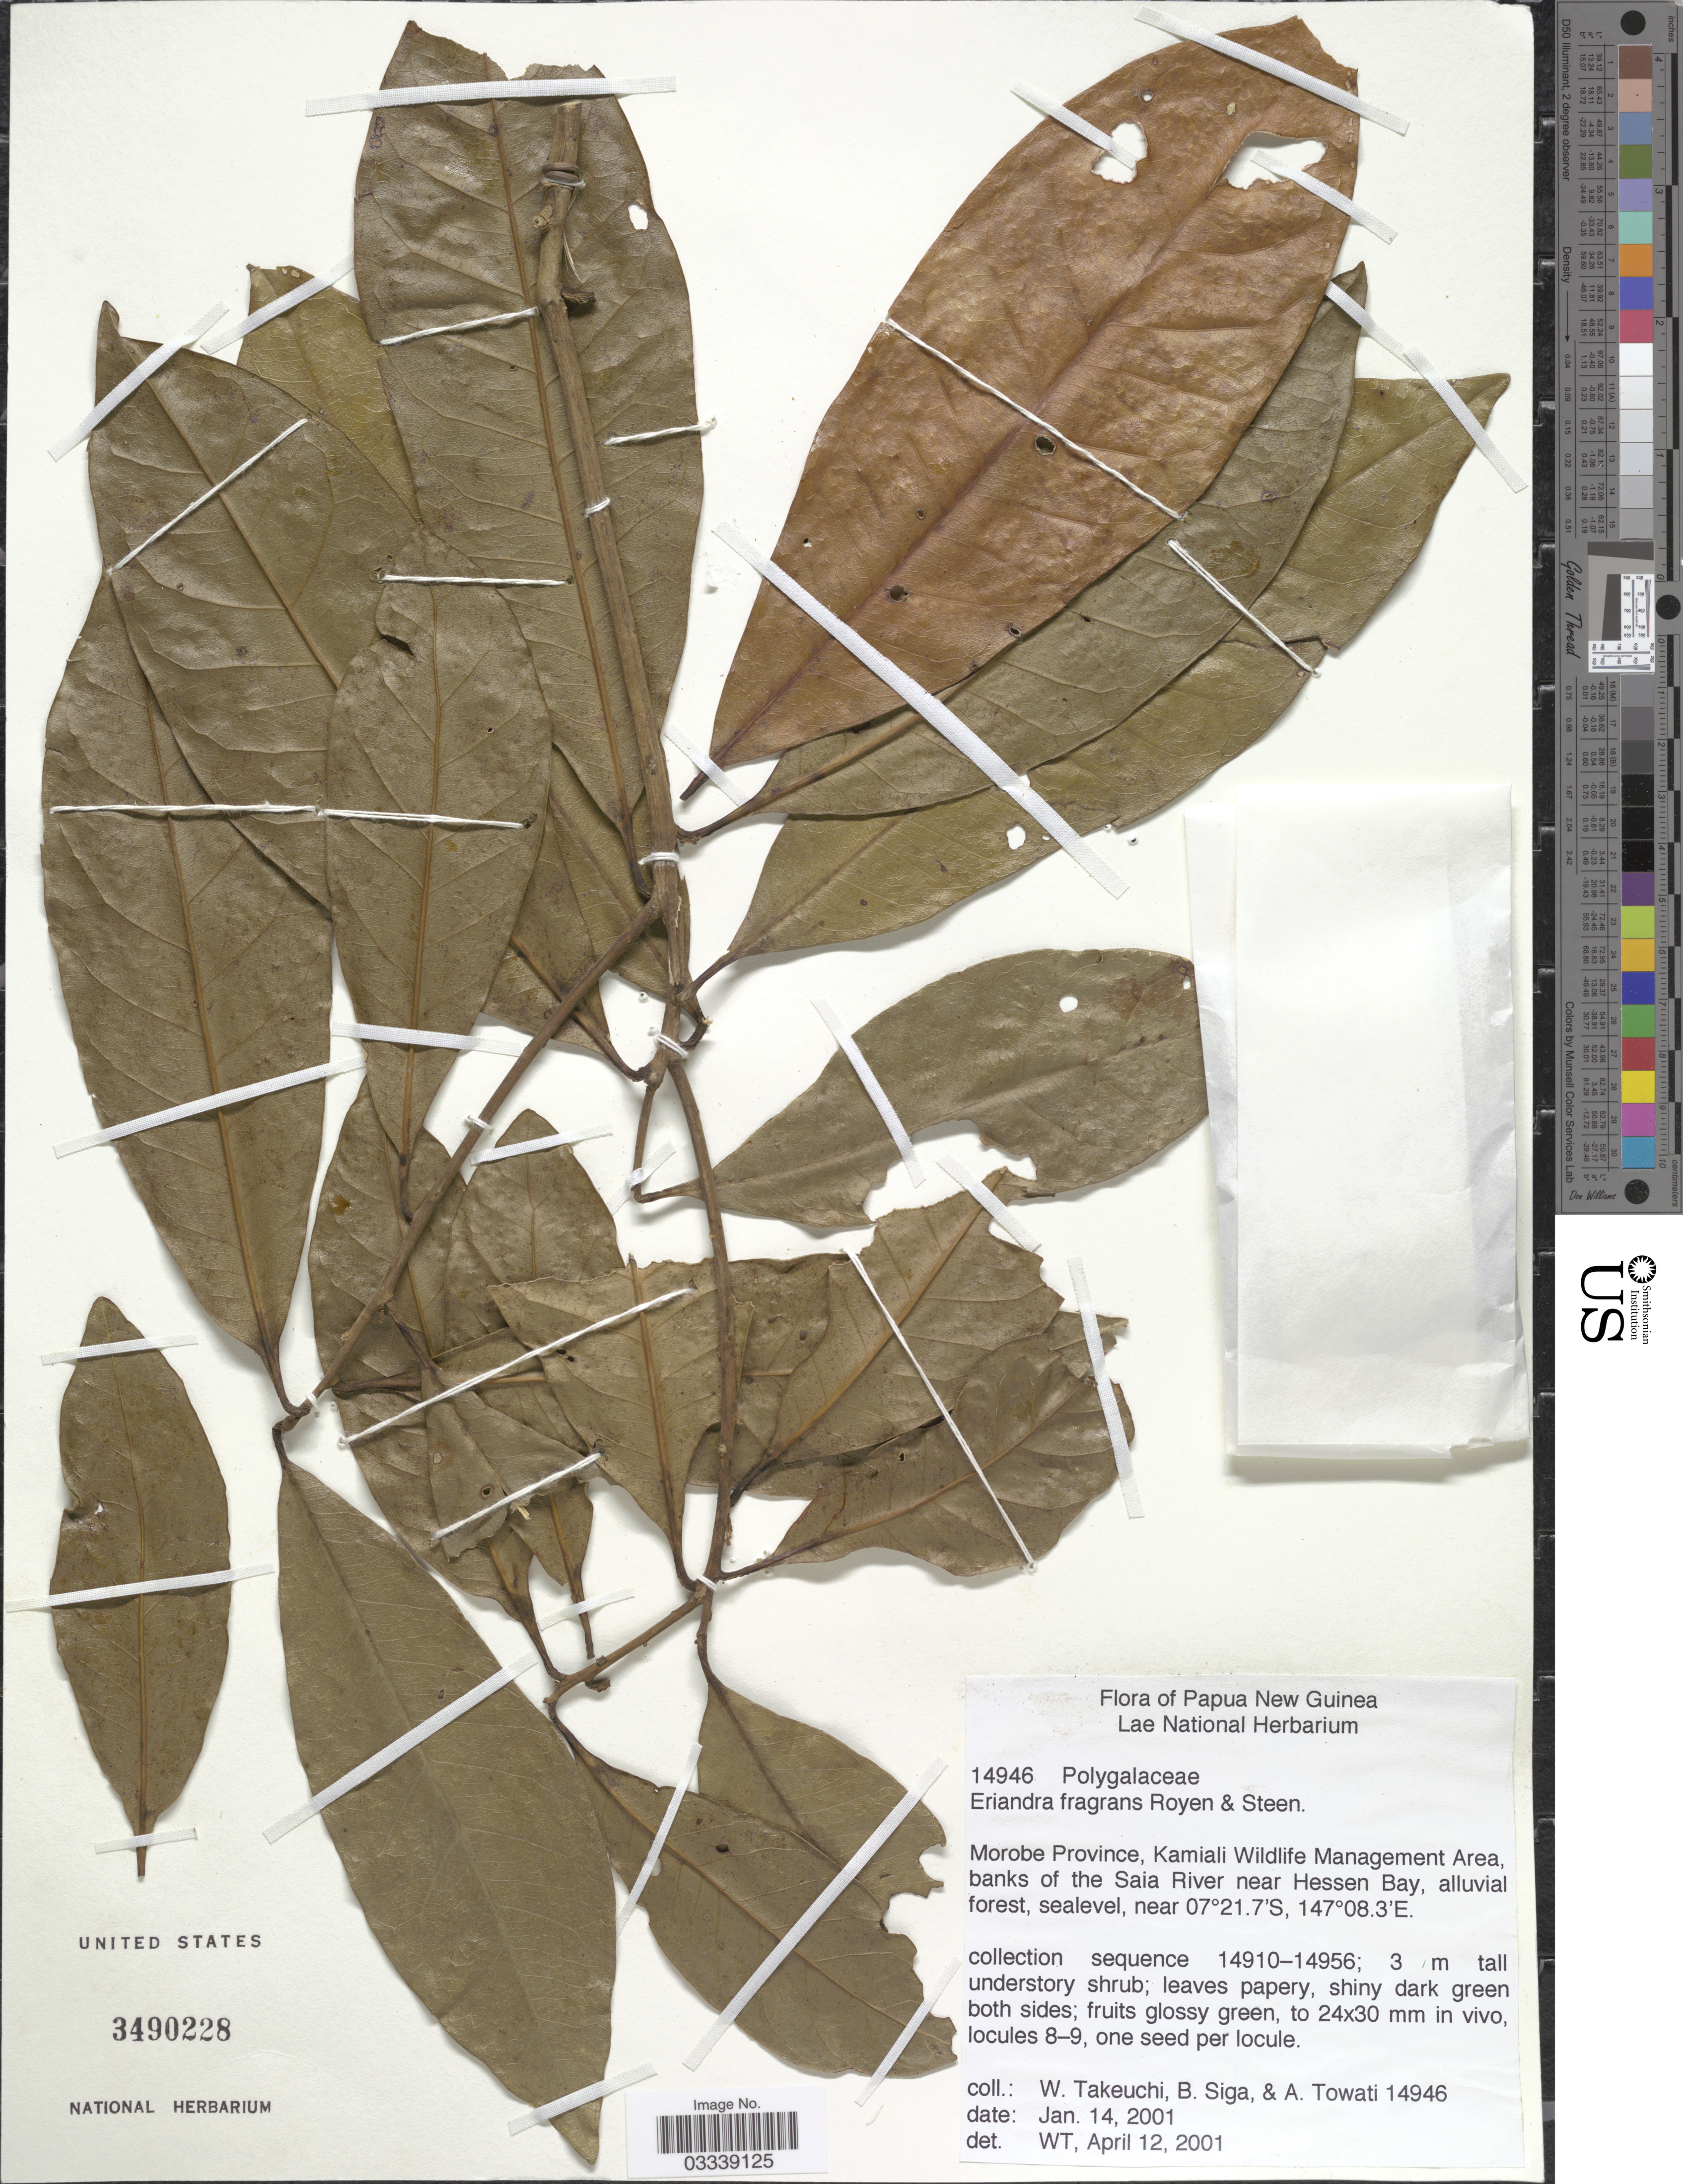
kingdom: Plantae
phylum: Tracheophyta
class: Magnoliopsida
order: Fabales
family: Polygalaceae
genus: Eriandra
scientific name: Eriandra fragrans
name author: P. Royen & Steenis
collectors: W. Takeuchi, B. Siga & A. Towati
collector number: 14946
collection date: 2001-01-14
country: Papua New Guinea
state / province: Morobe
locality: Kamiali Wildlife Management Area, W banks of the Saia River near Hessen Bay.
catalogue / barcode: US 3490228